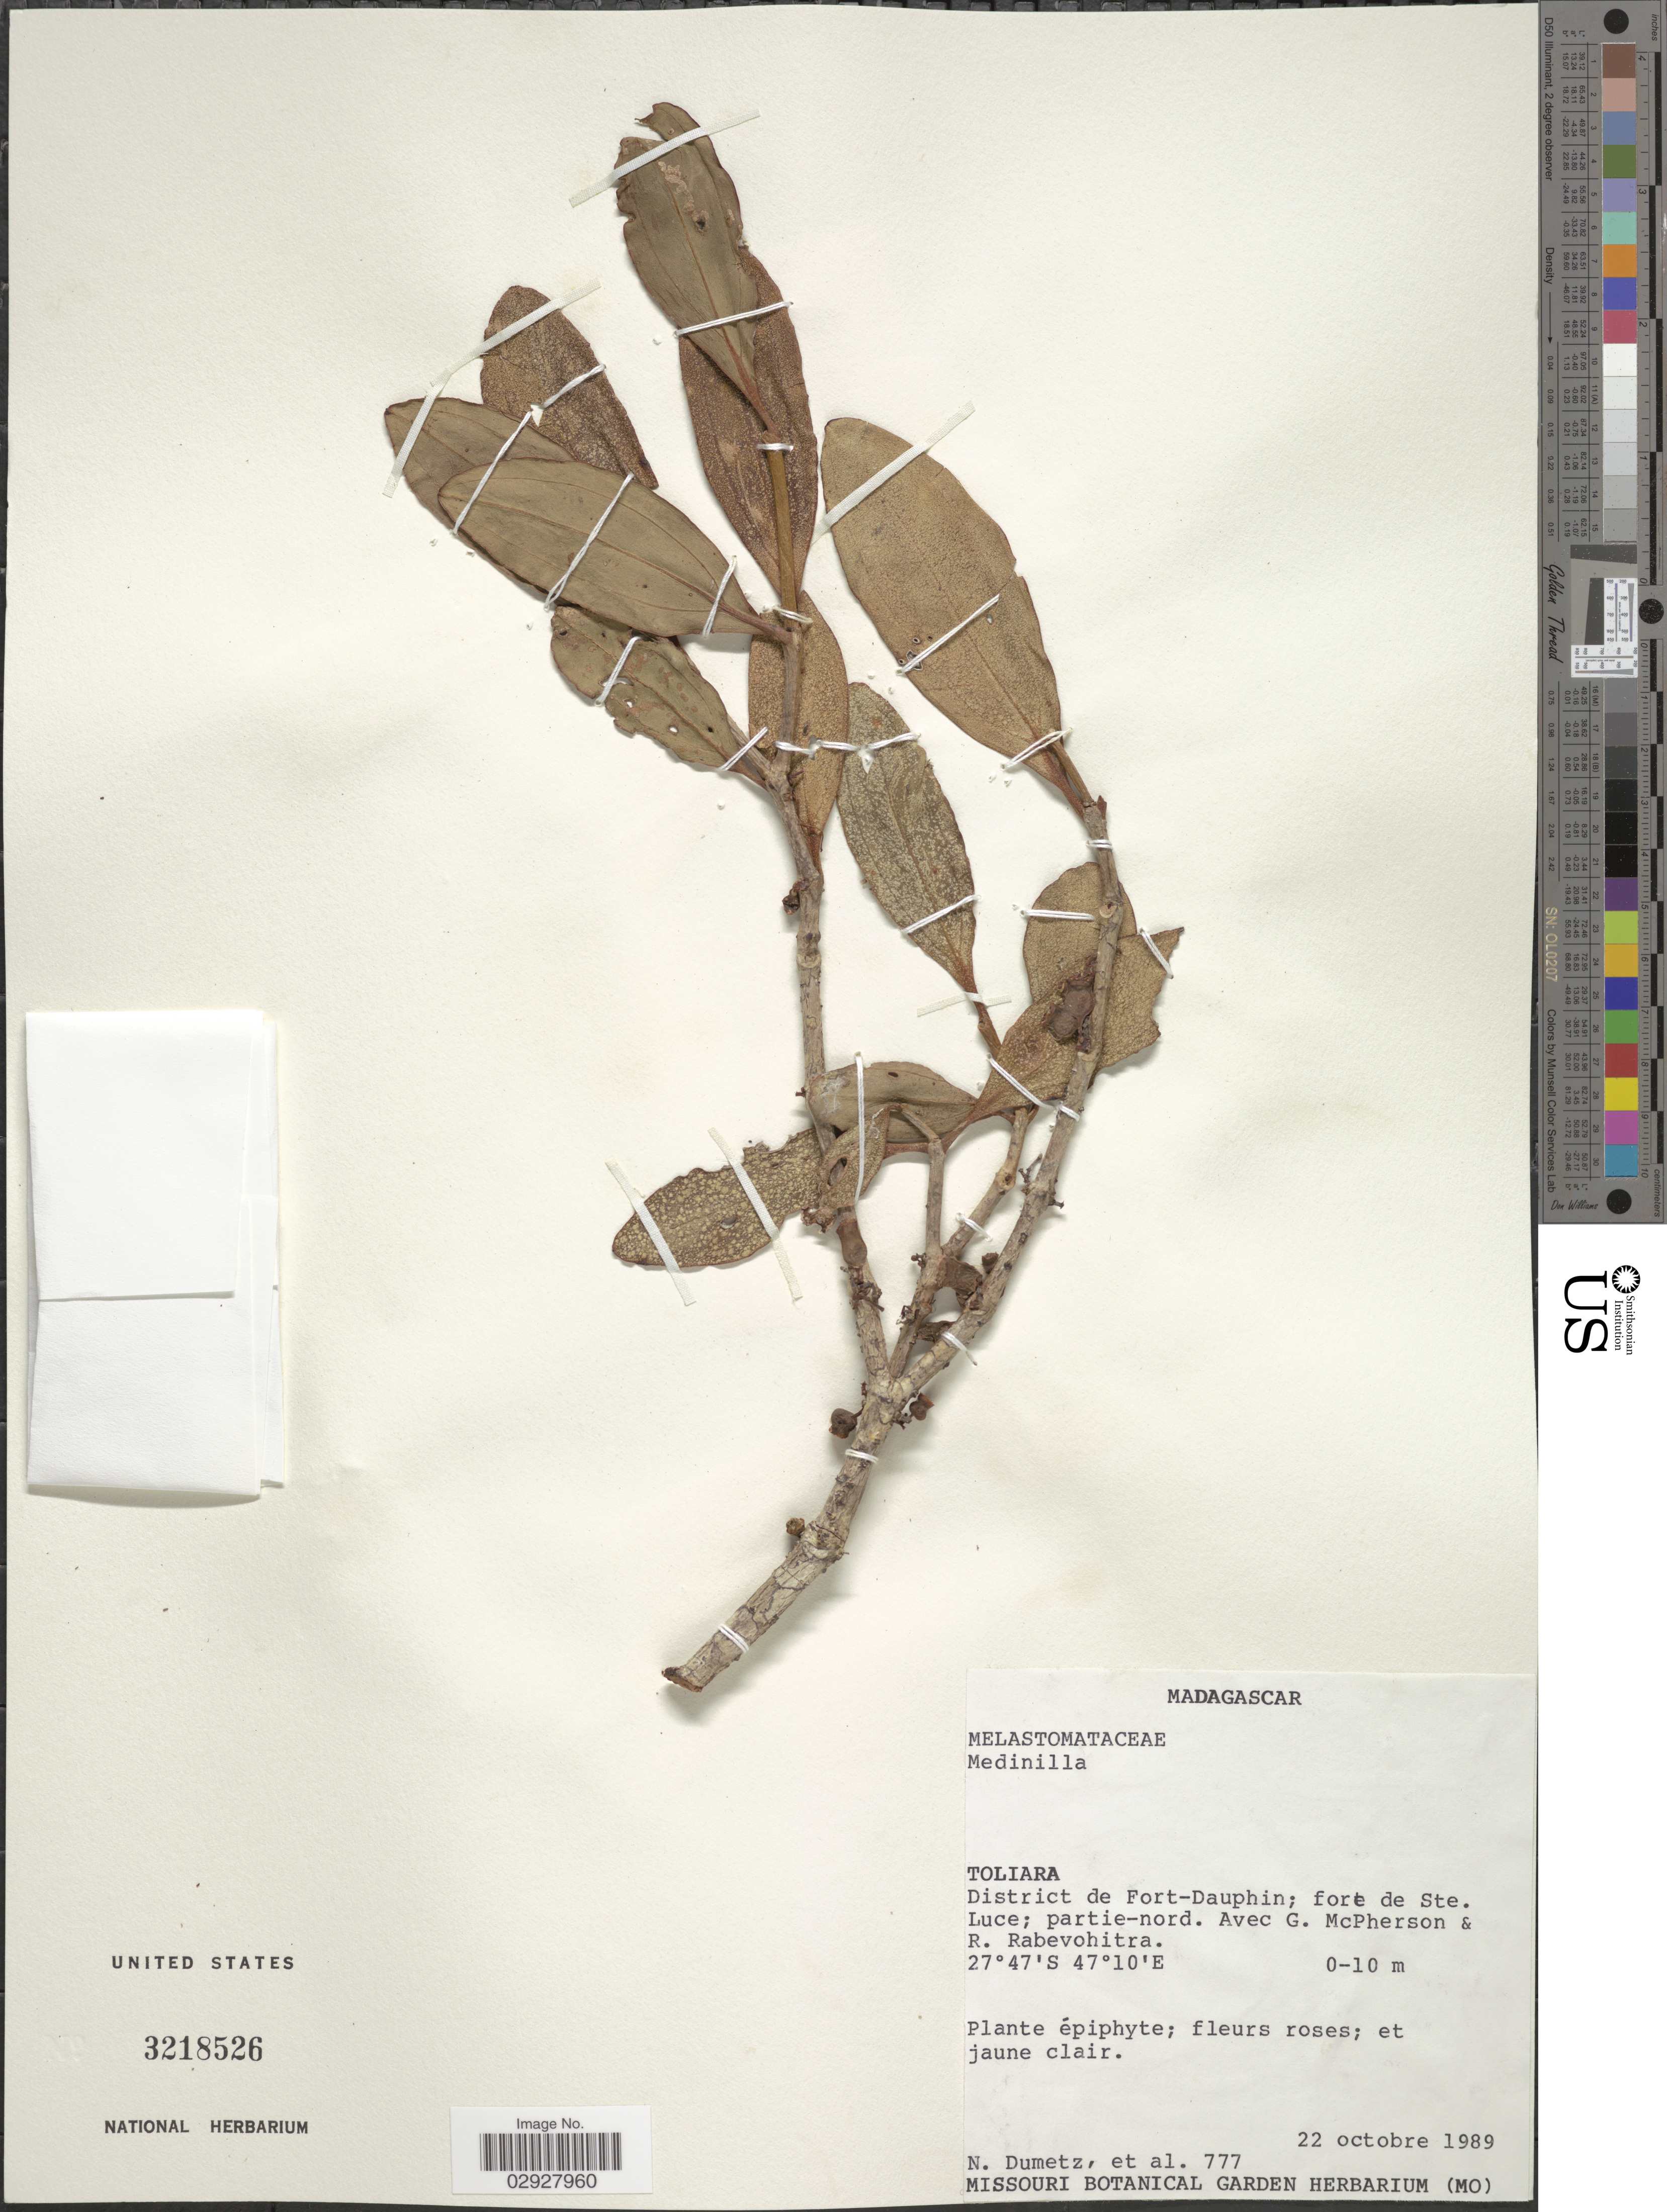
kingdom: Plantae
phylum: Tracheophyta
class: Magnoliopsida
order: Myrtales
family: Melastomataceae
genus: Medinilla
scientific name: Medinilla sp.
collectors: N. Dumetz, G. McPherson & R. Rabevohitra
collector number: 777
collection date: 1989-10-22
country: Madagascar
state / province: Anosy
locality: District de Fort-Dauphin; fore de Ste. Luce; partie-nord.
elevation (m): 0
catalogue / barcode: US 3218526